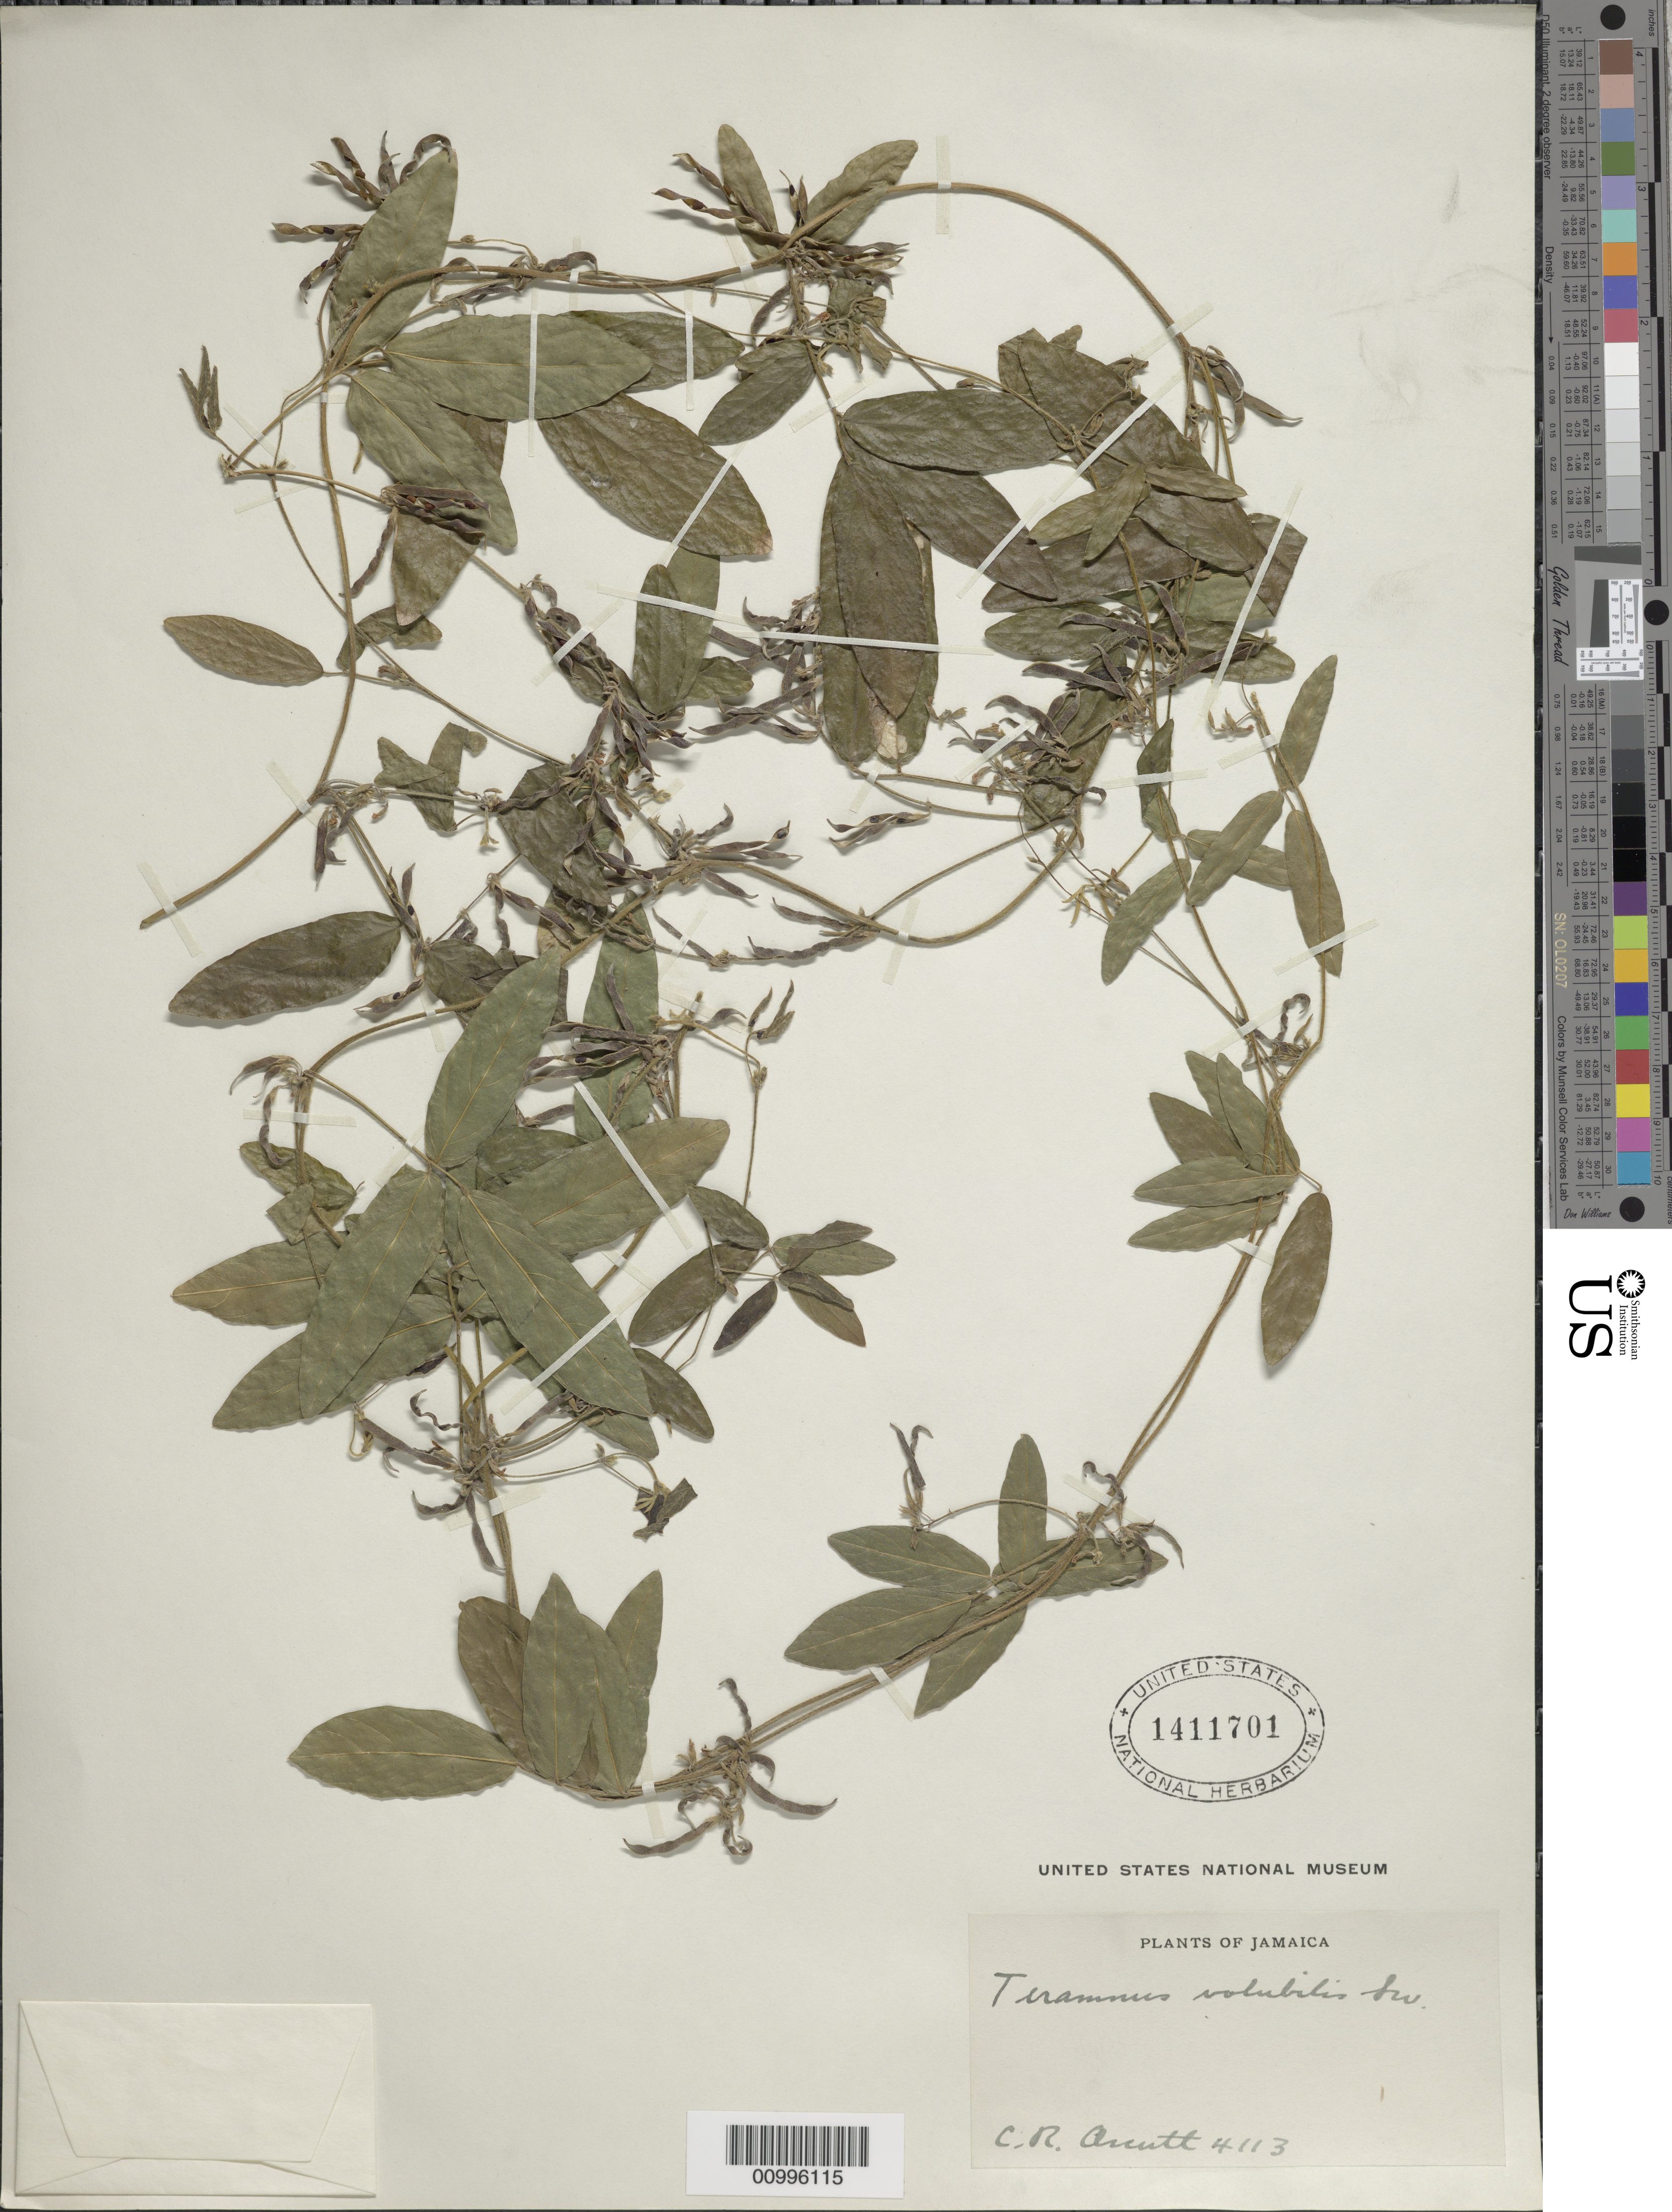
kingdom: Plantae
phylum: Tracheophyta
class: Magnoliopsida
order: Fabales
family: Fabaceae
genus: Teramnus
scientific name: Teramnus volubilis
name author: Sw.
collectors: C. Arcutt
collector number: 4113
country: Jamaica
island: Jamaica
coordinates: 0 N, 0 E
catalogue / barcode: US 1411701